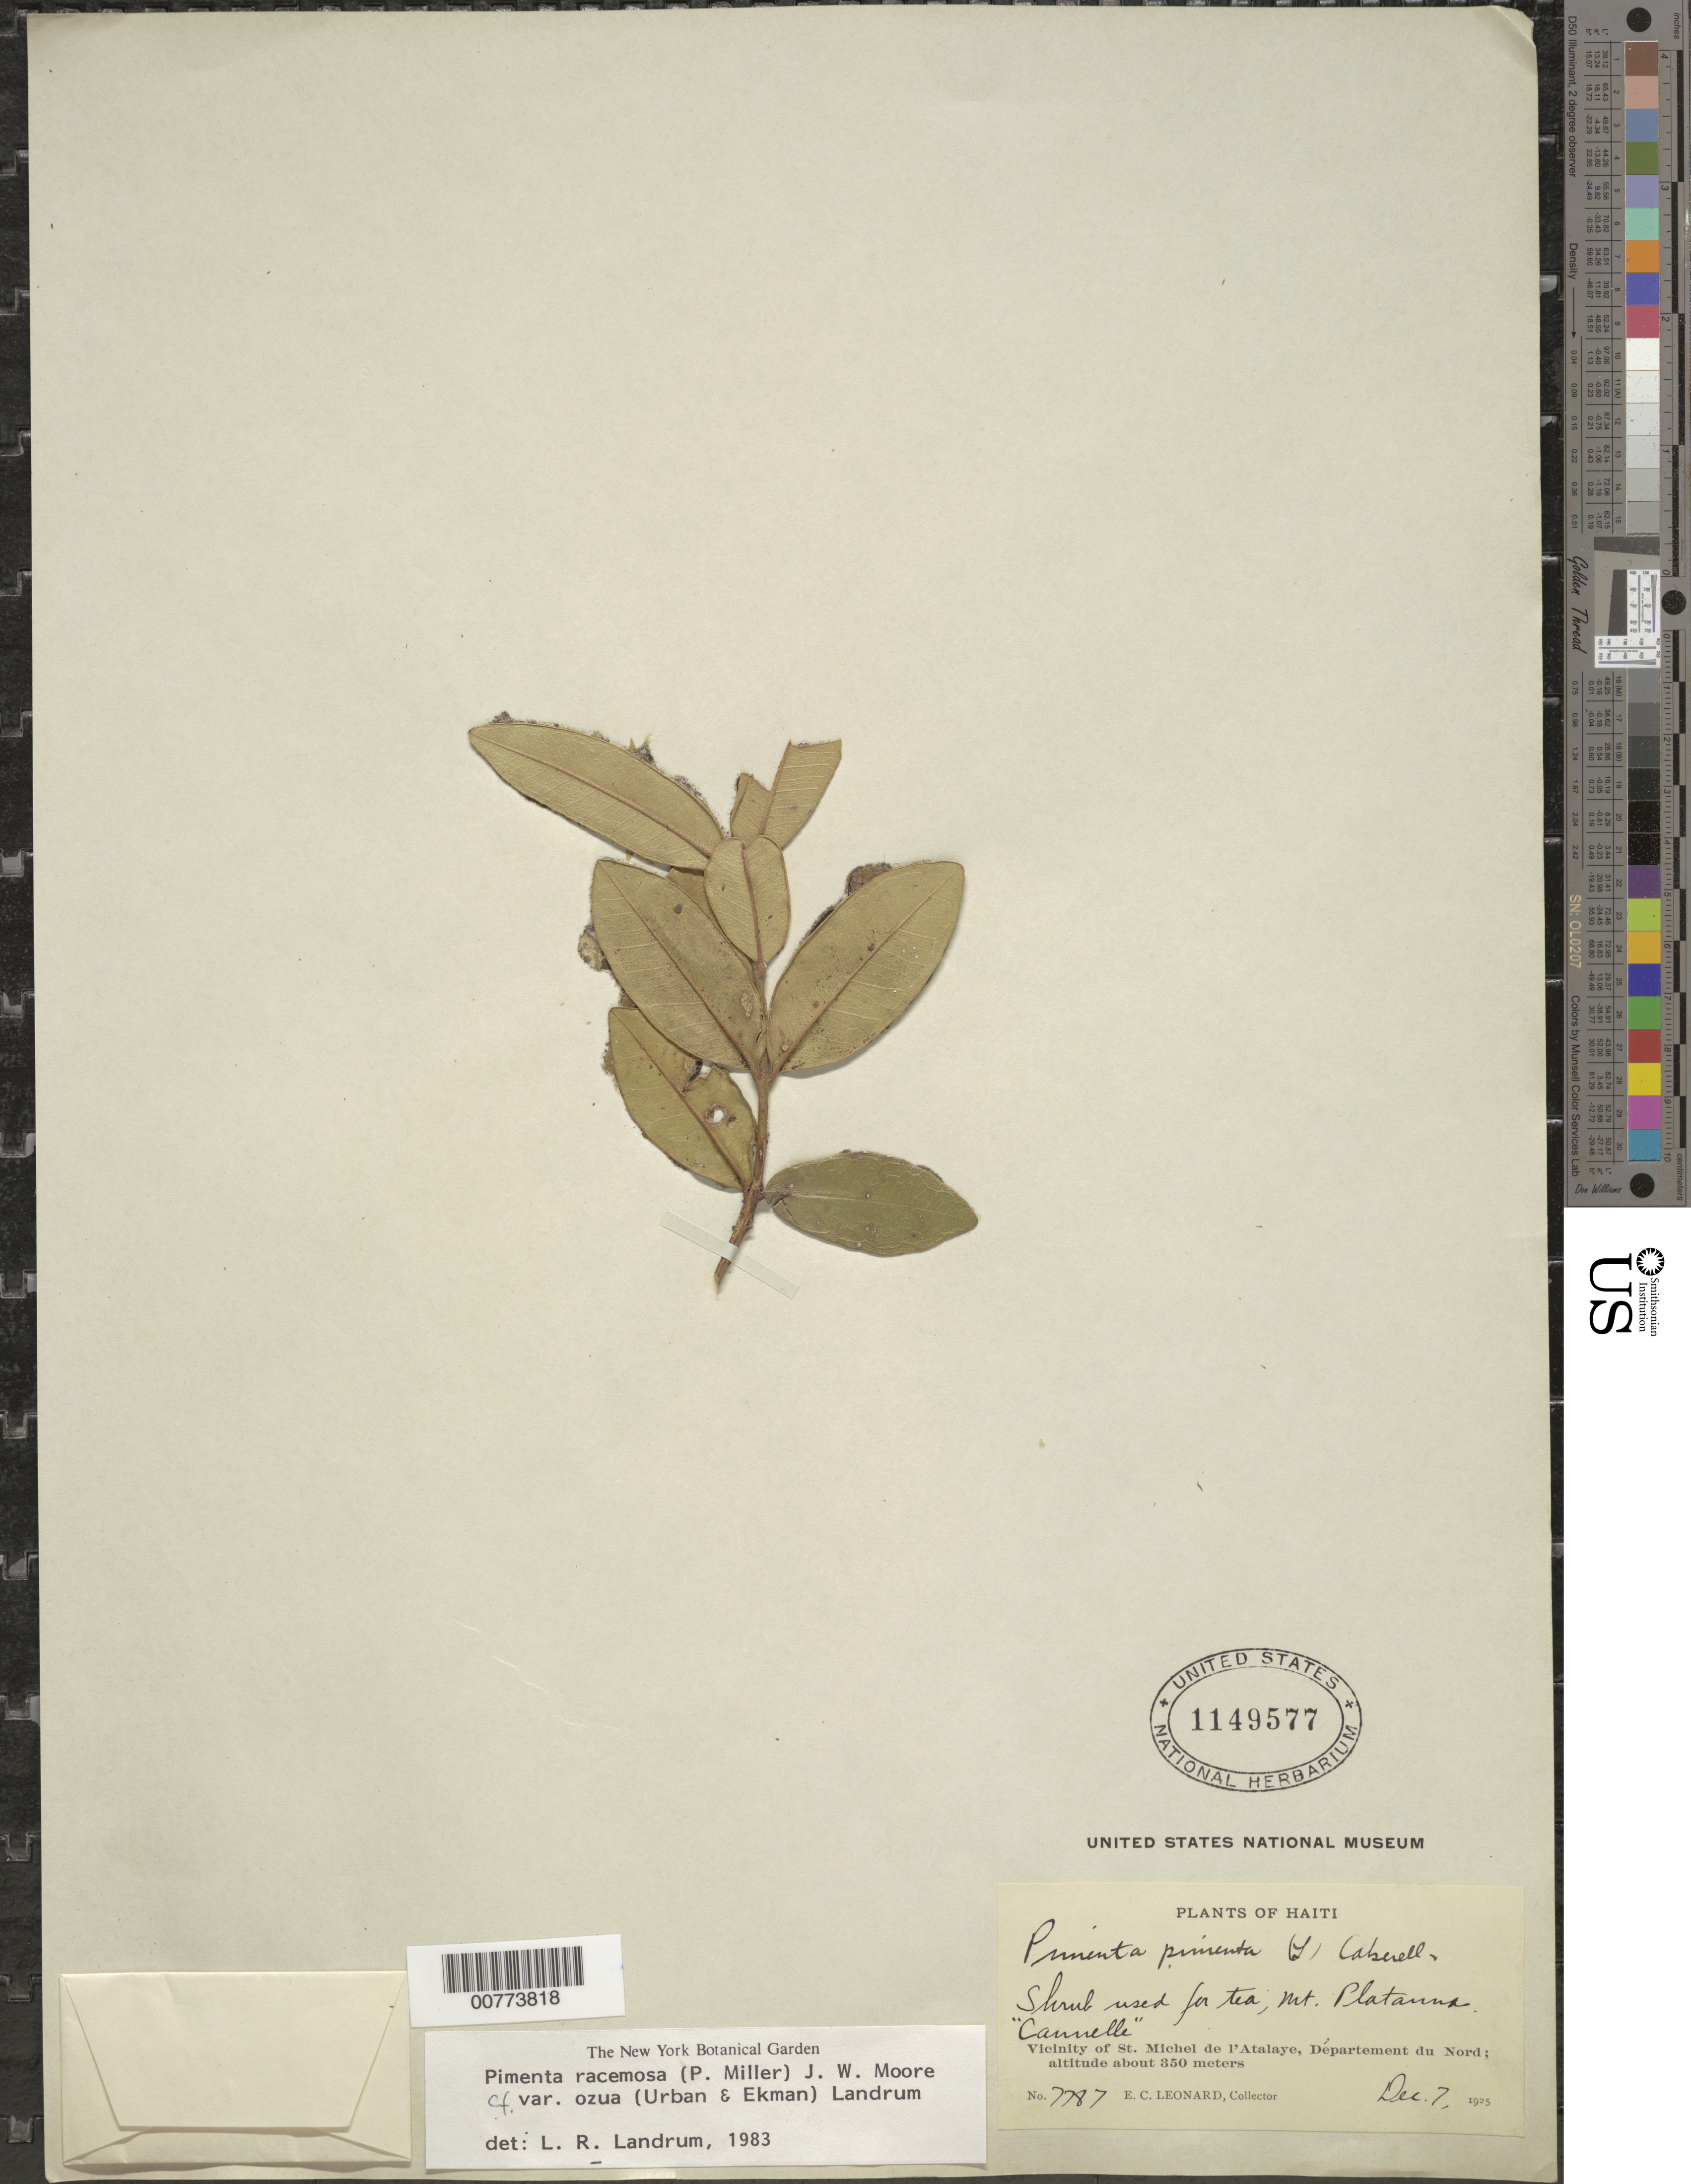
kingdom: Plantae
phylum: Tracheophyta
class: Magnoliopsida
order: Myrtales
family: Myrtaceae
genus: Pimenta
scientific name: Pimenta racemosa var. ozua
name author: (Urb. & Ekman) Landrum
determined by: Landrum, L. R.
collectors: E. C. Leonard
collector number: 7787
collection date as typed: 07 Dec 1925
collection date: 1925-12-07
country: Haiti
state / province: Nord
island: Hispaniola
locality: Vicinity of St. Michel de l'Atalaye, Mt. Platanna.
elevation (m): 350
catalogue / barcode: US 1149577